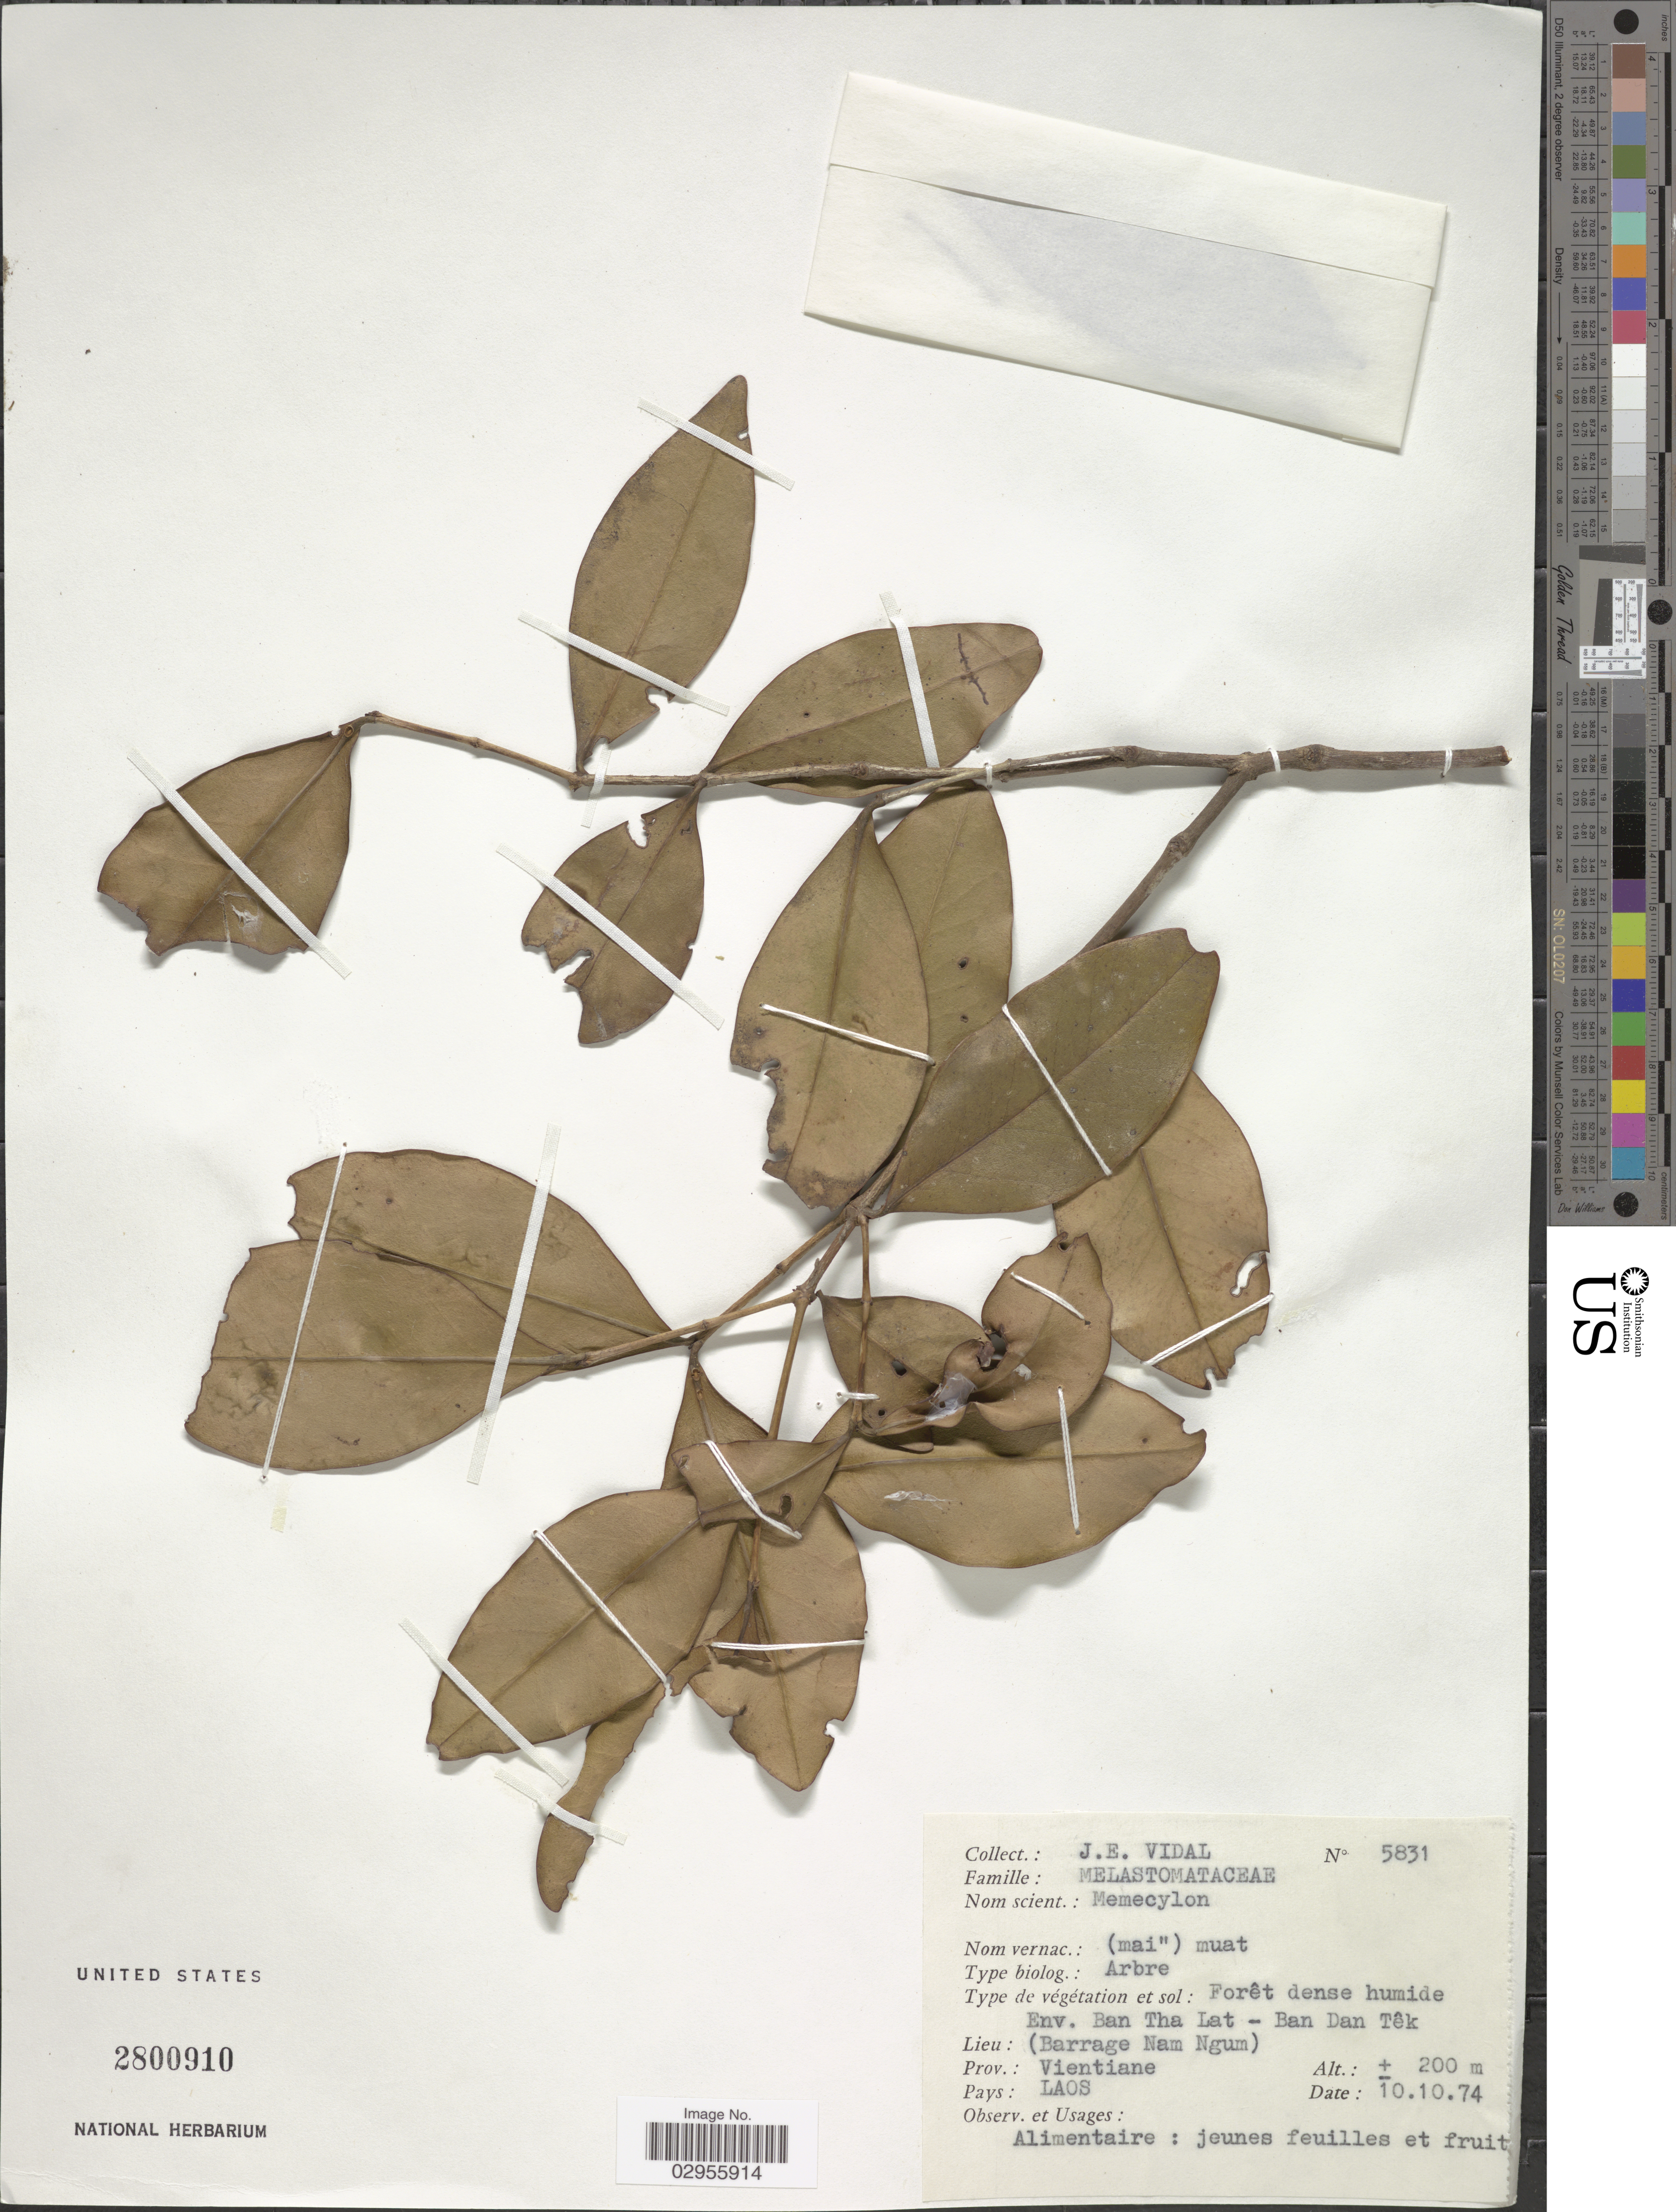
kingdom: Plantae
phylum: Tracheophyta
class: Magnoliopsida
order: Myrtales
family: Melastomataceae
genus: Memecylon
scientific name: Memecylon sp.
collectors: J. E. Vidal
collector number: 5831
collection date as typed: Transcribed d/m/y: 10/10/74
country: Laos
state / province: Viangchan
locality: Env. Ban Tha Lat - Ban Dan Têk. (Barrage Nam Ngum). Prov.: Vientiane.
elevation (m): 200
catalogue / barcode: US 2800910